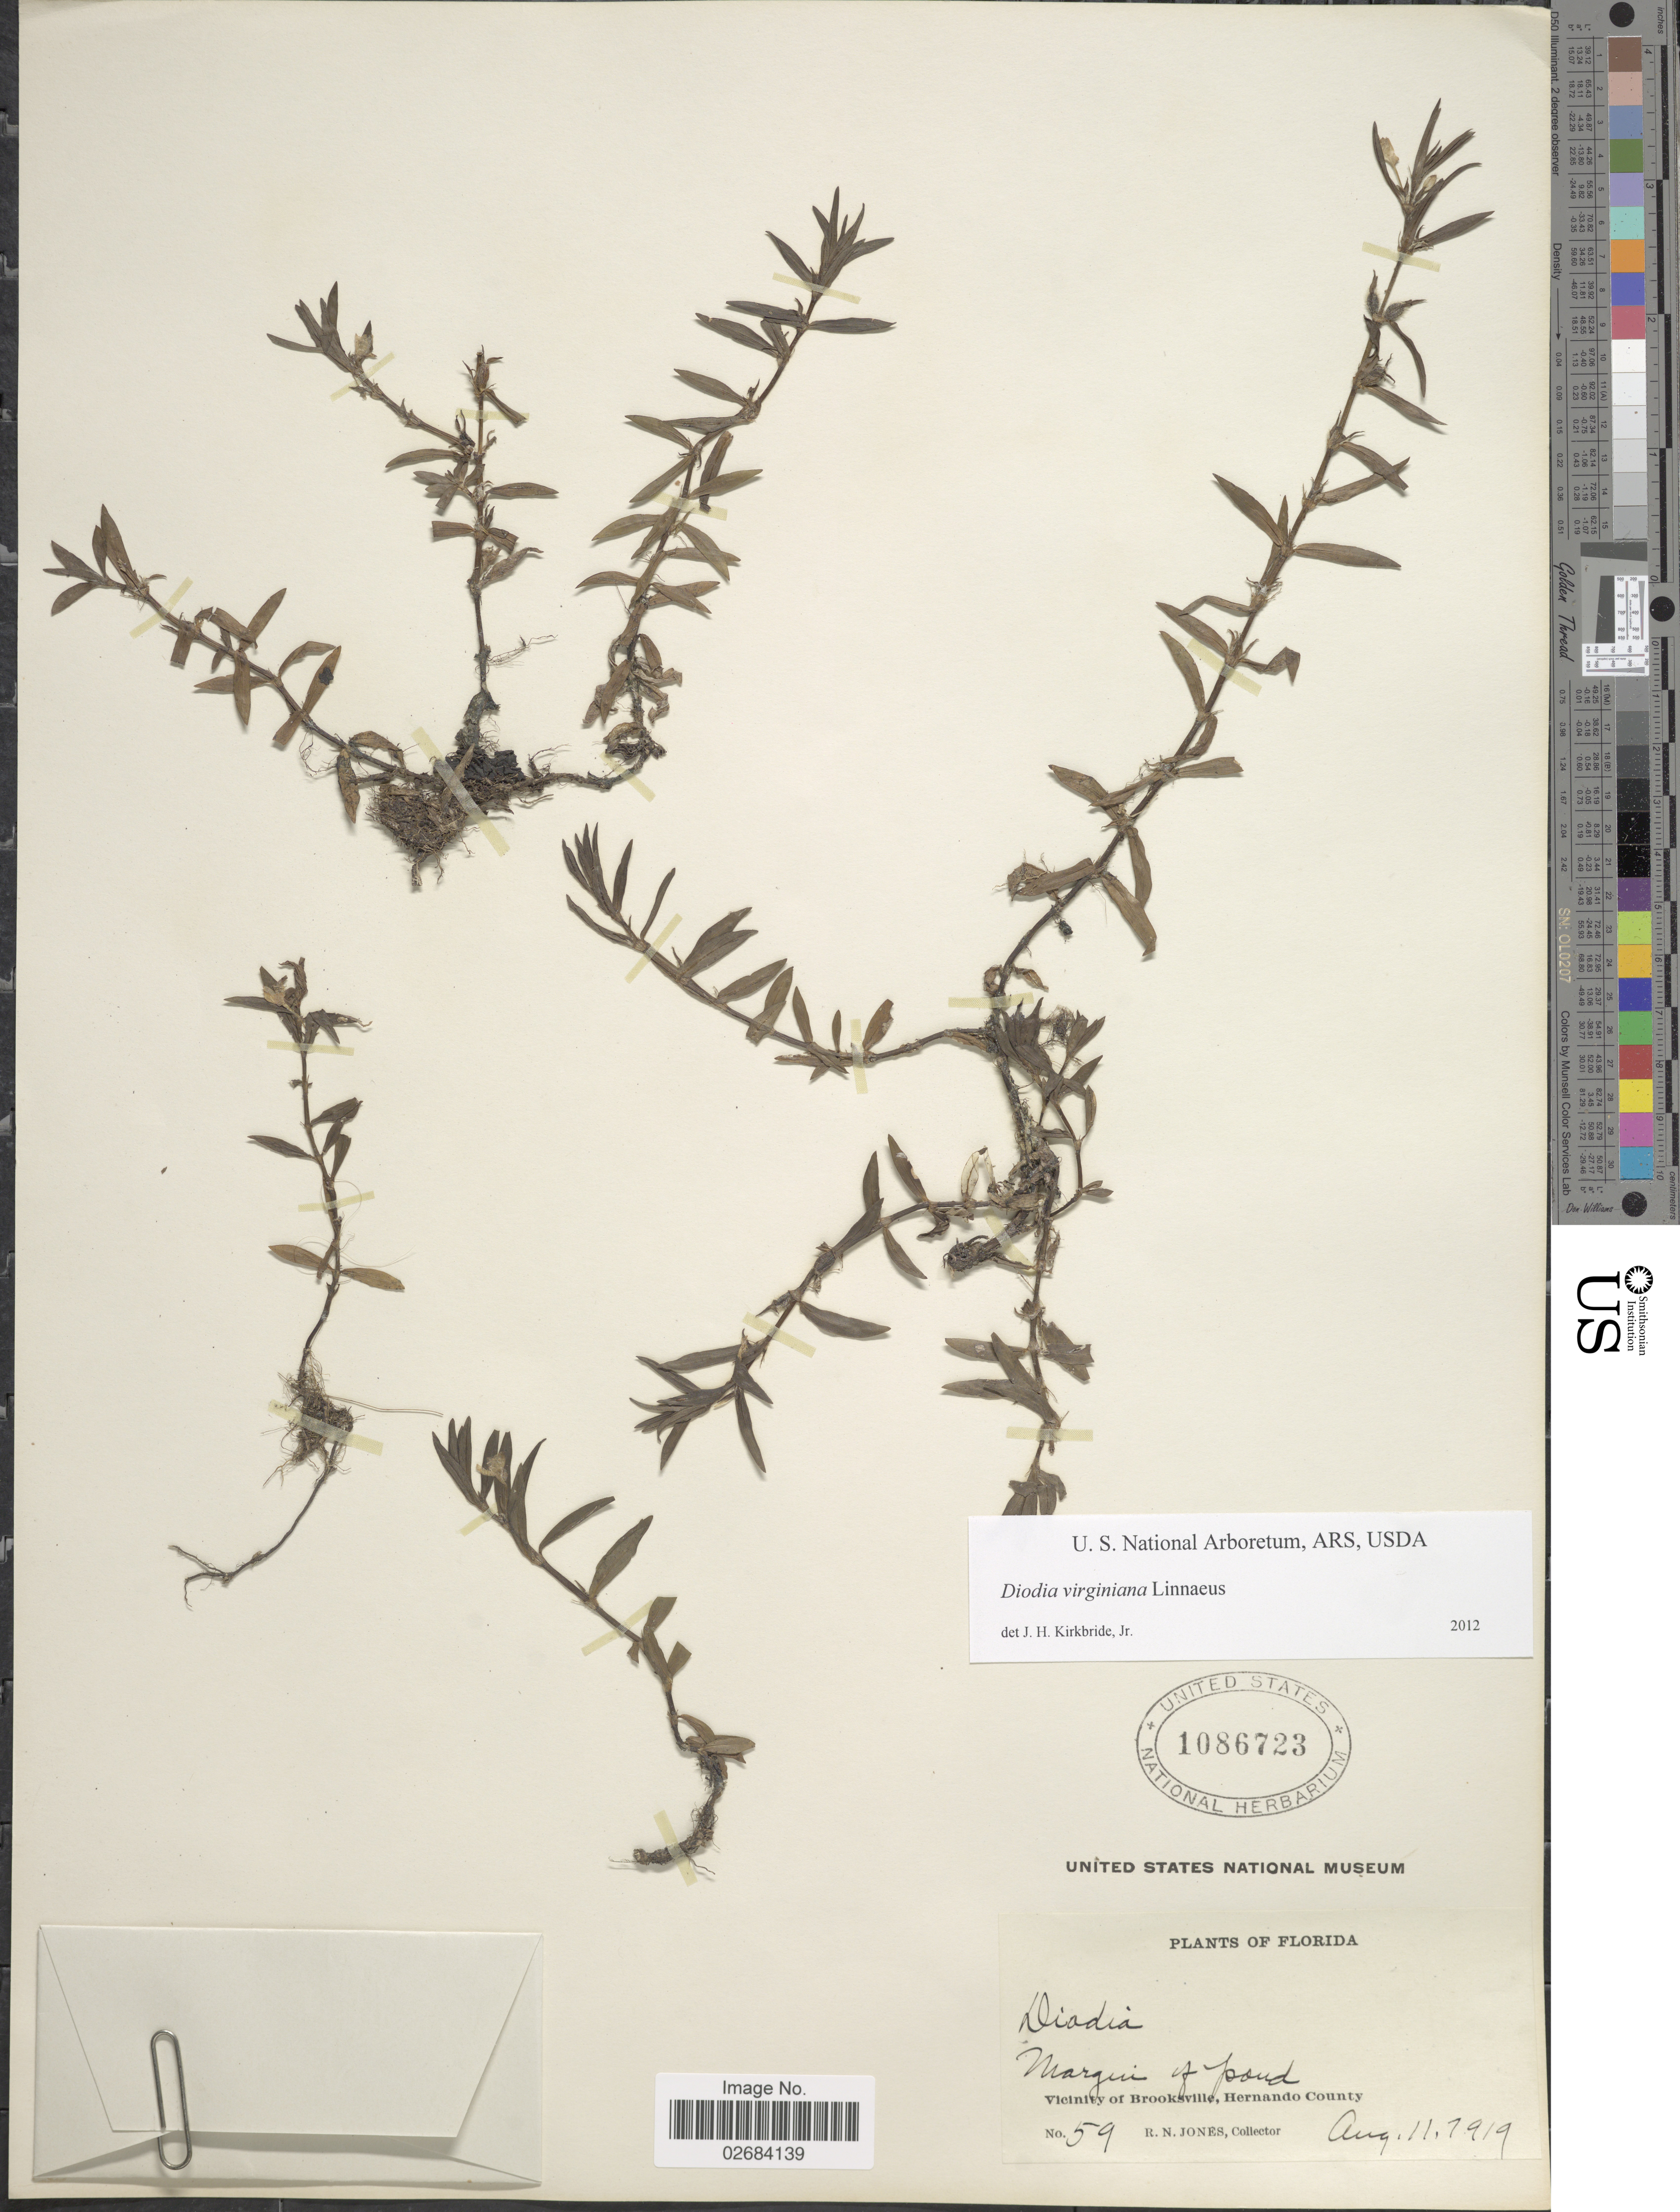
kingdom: Plantae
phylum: Tracheophyta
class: Magnoliopsida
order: Gentianales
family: Rubiaceae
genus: Diodia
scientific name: Diodia virginiana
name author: L.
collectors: R. N. Jones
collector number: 59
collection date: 1919-08-11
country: United States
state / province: Florida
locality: Margin of pond, Vicinity of Brooksville, Hernando County.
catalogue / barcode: US 1086723